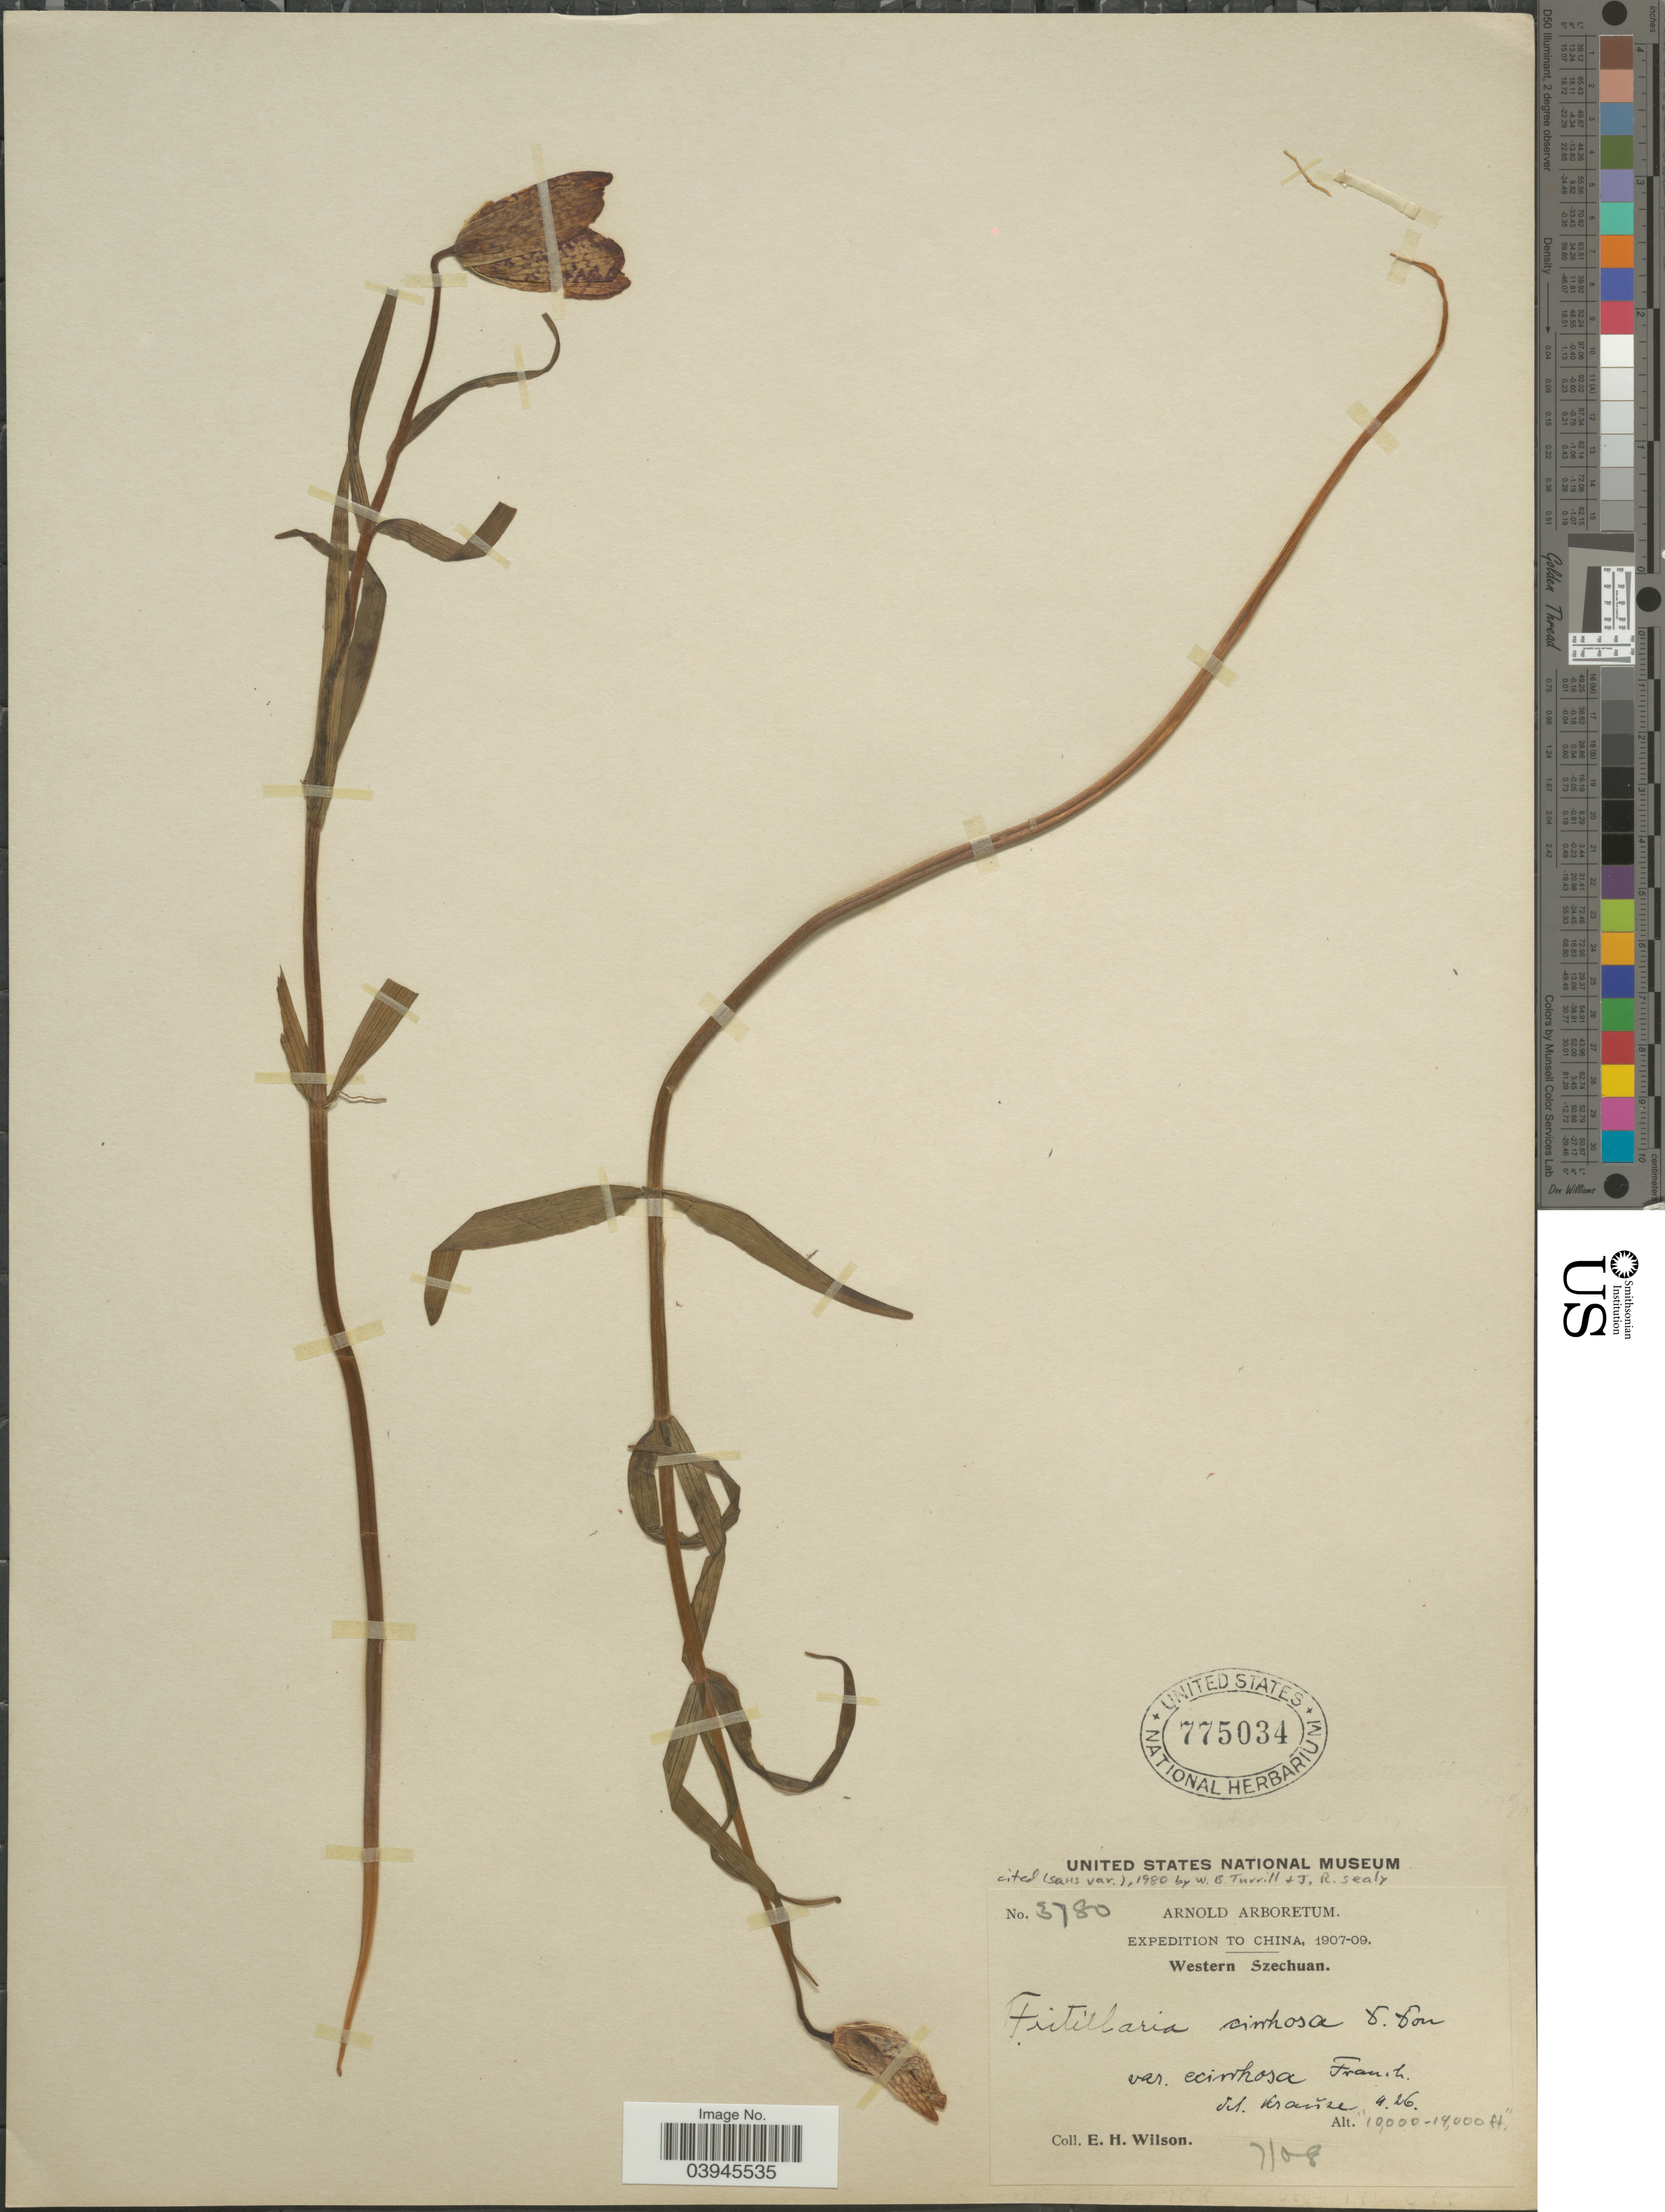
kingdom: Plantae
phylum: Tracheophyta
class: Liliopsida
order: Liliales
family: Liliaceae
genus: Fritillaria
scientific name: Fritillaria cirrhosa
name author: D. Don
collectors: E. Wilson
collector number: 3780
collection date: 1908-07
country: China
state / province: Sichuan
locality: Western Szechuan.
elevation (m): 3048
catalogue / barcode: US 775034